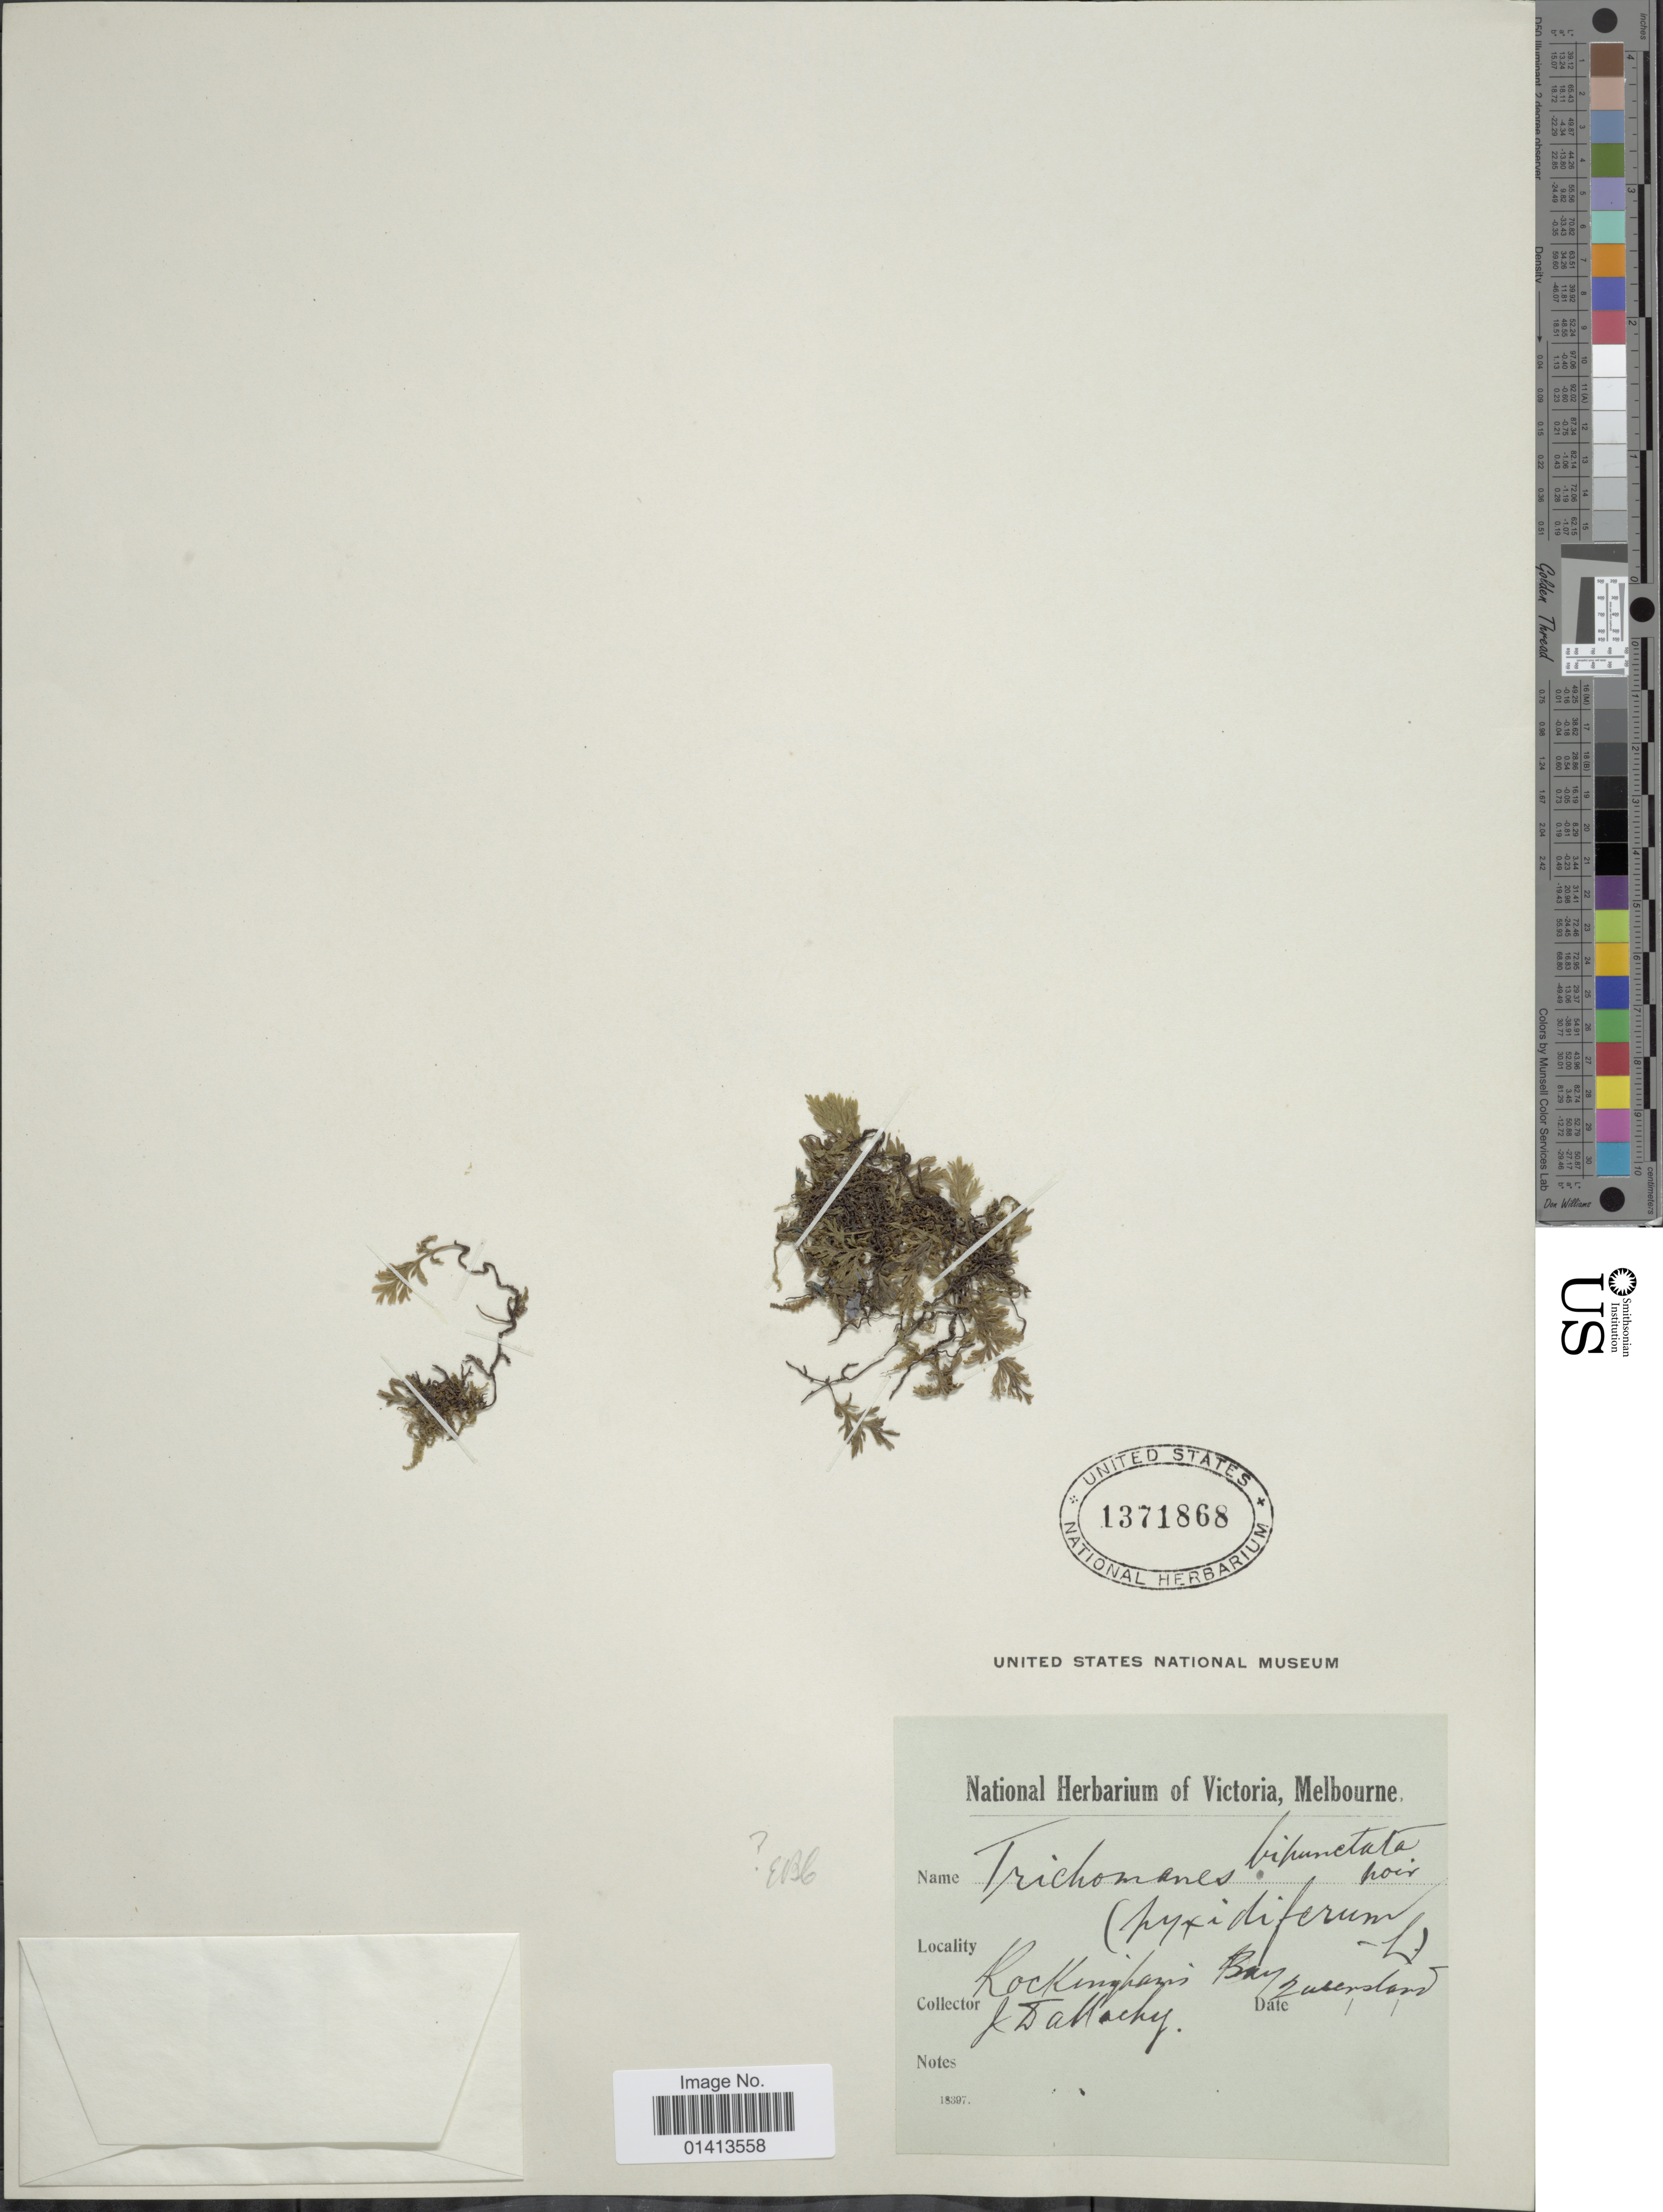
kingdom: Plantae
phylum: Tracheophyta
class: Polypodiopsida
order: Hymenophyllales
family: Hymenophyllaceae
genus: Crepidomanes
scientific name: Crepidomanes bipunctatum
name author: (Poir.) Copel.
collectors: J. Dallachy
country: Australia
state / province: Queensland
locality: Rockinghams Bay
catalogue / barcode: US 1371868